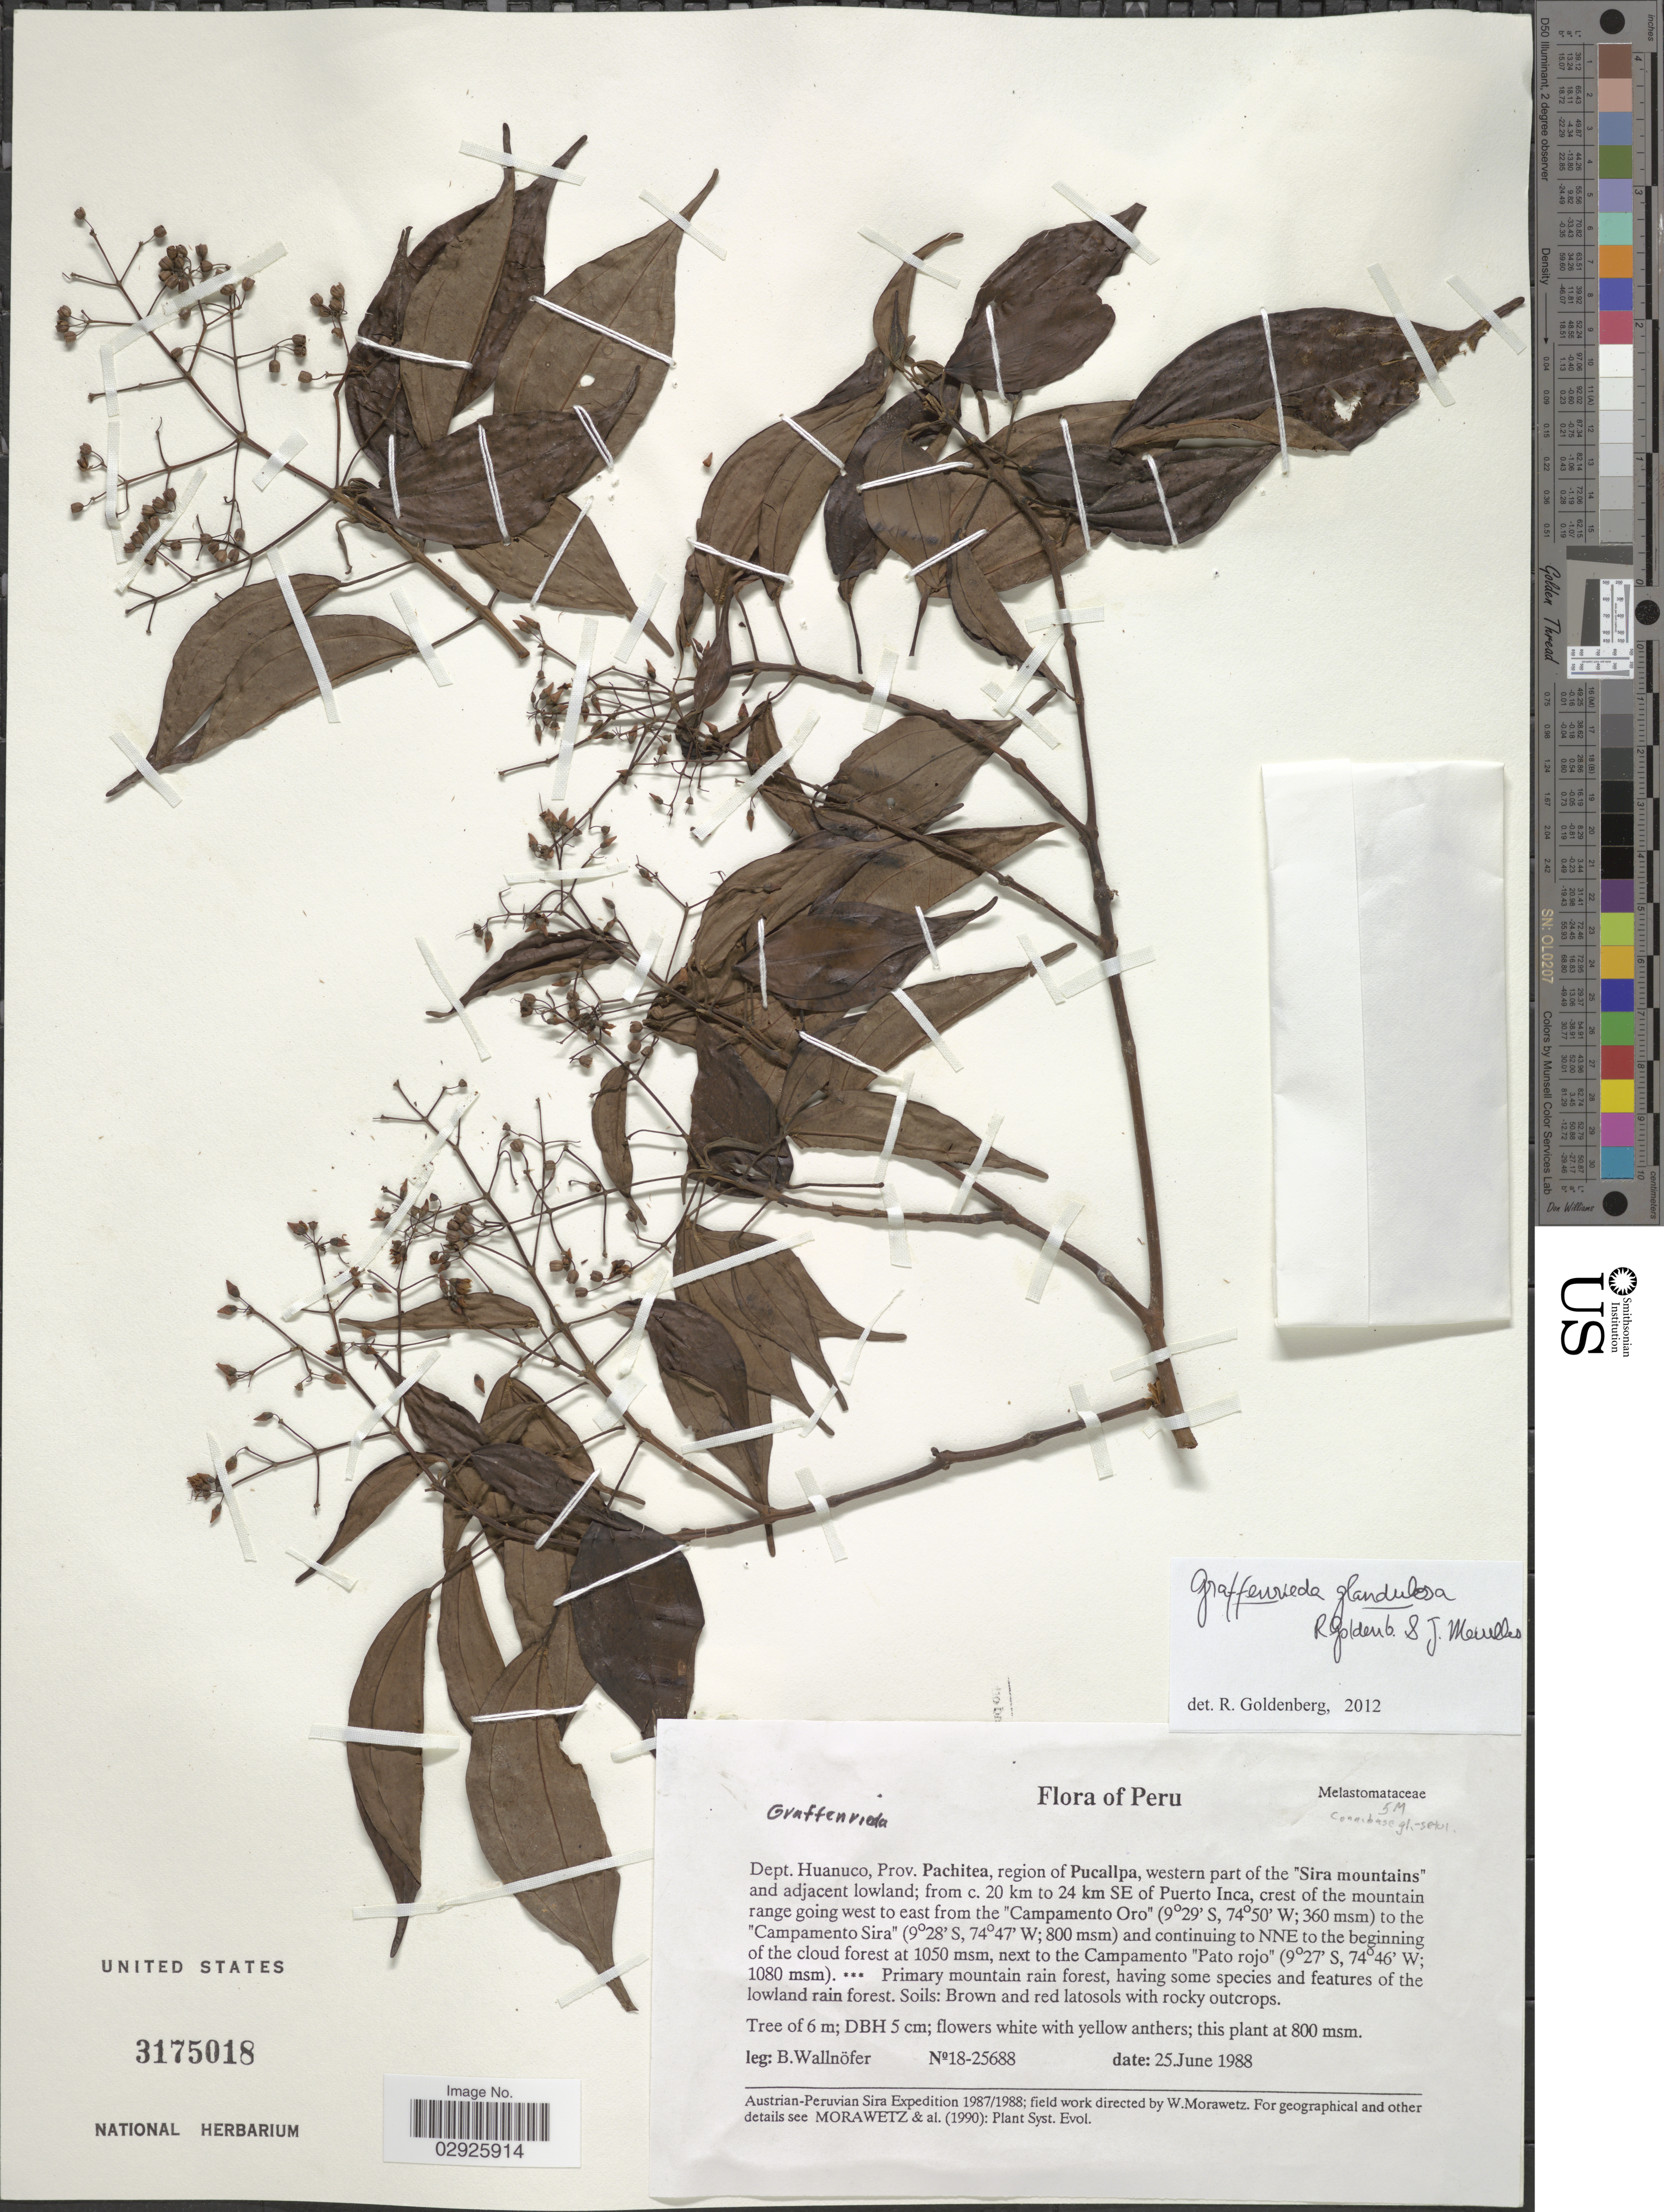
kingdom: Plantae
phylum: Tracheophyta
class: Magnoliopsida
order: Myrtales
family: Melastomataceae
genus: Graffenrieda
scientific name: Graffenrieda glandulosa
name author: R. Goldenb. & J. Meirelles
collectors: B. Wallnöfer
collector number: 18-25688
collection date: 1988-06-25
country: Peru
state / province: Huánuco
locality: Dept. Huanuco, Prov. Pachitea, region of Pucallpa, western part of the "Sira mountains" and adjacent lowland; from c. 20 km to 24 km SE of Puerto Inca, crest of the mountain range going west to east from the "Campamento Oro" to the "Campamento Sira" and continuing to NNE to the beginning of the cloud forest, next to Campamento "Pato rojo".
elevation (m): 800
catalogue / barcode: US 3175018